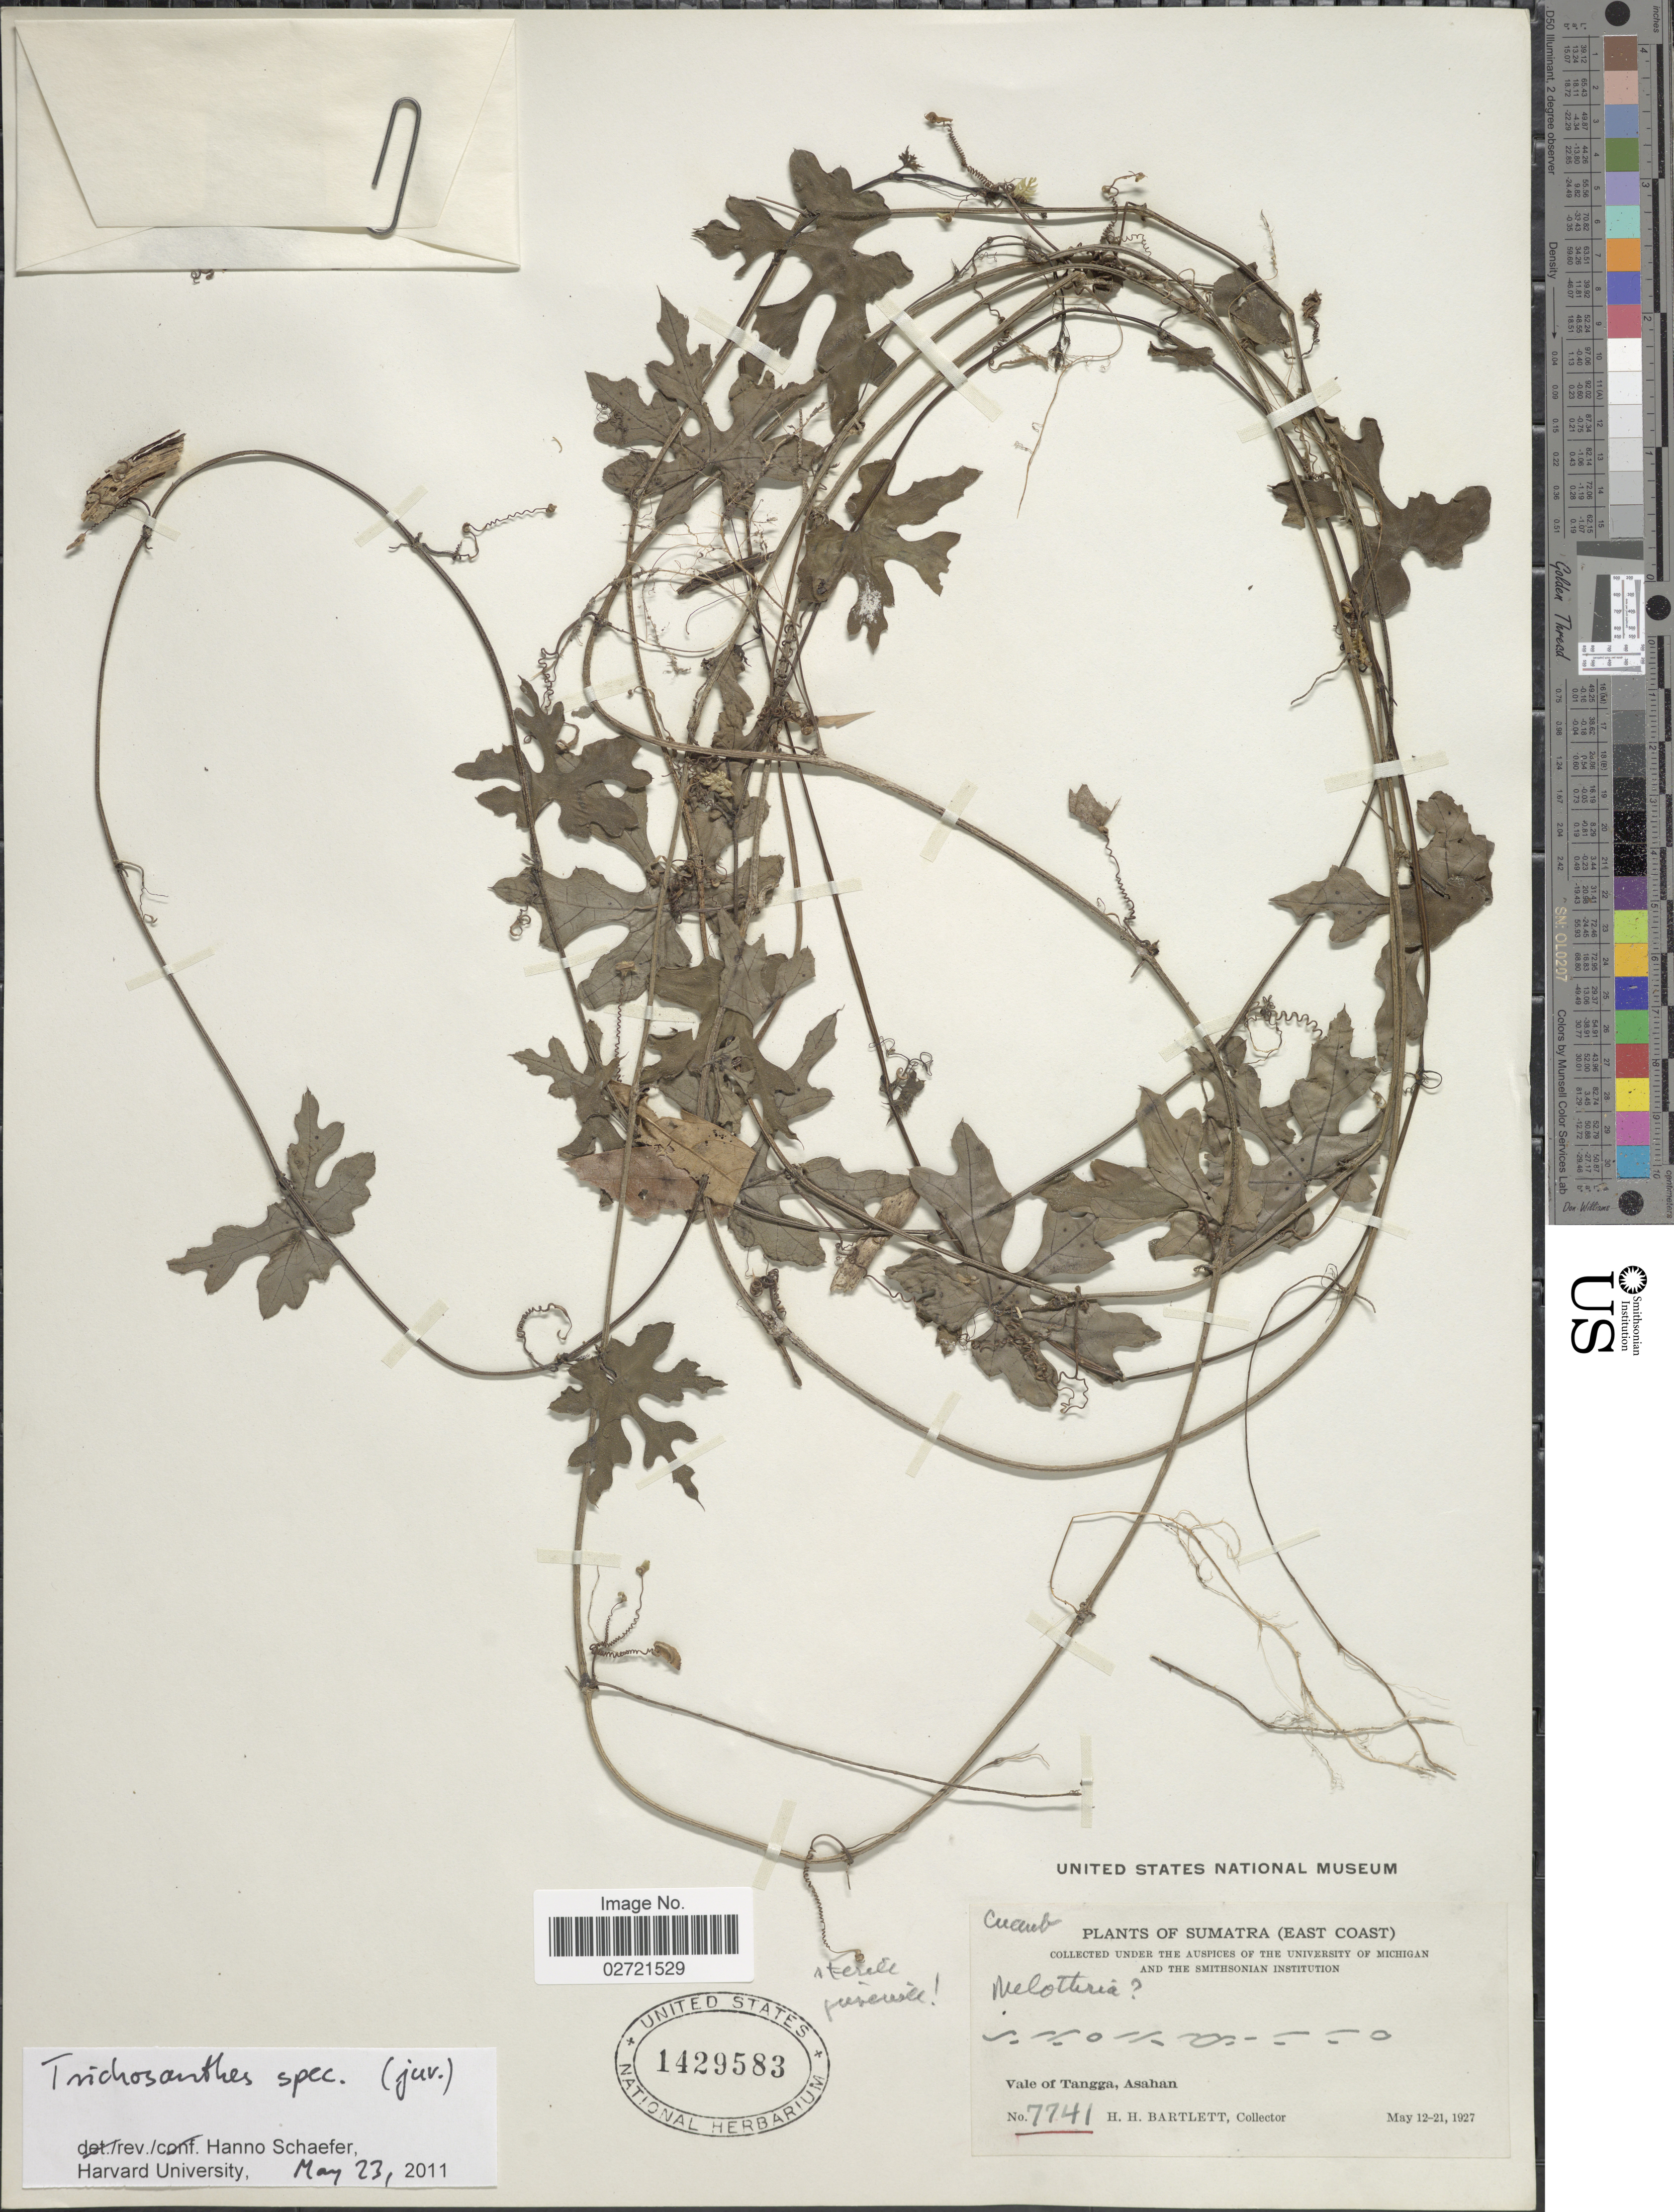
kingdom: Plantae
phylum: Tracheophyta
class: Magnoliopsida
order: Cucurbitales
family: Cucurbitaceae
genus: Trichosanthes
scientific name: Trichosanthes sp.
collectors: H. H. Bartlett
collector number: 7741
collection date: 1927-05-12/1927-05-21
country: Indonesia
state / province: Sumatra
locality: Sumatra (East Coast) Vale of Tangga, Asahan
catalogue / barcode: US 1429583